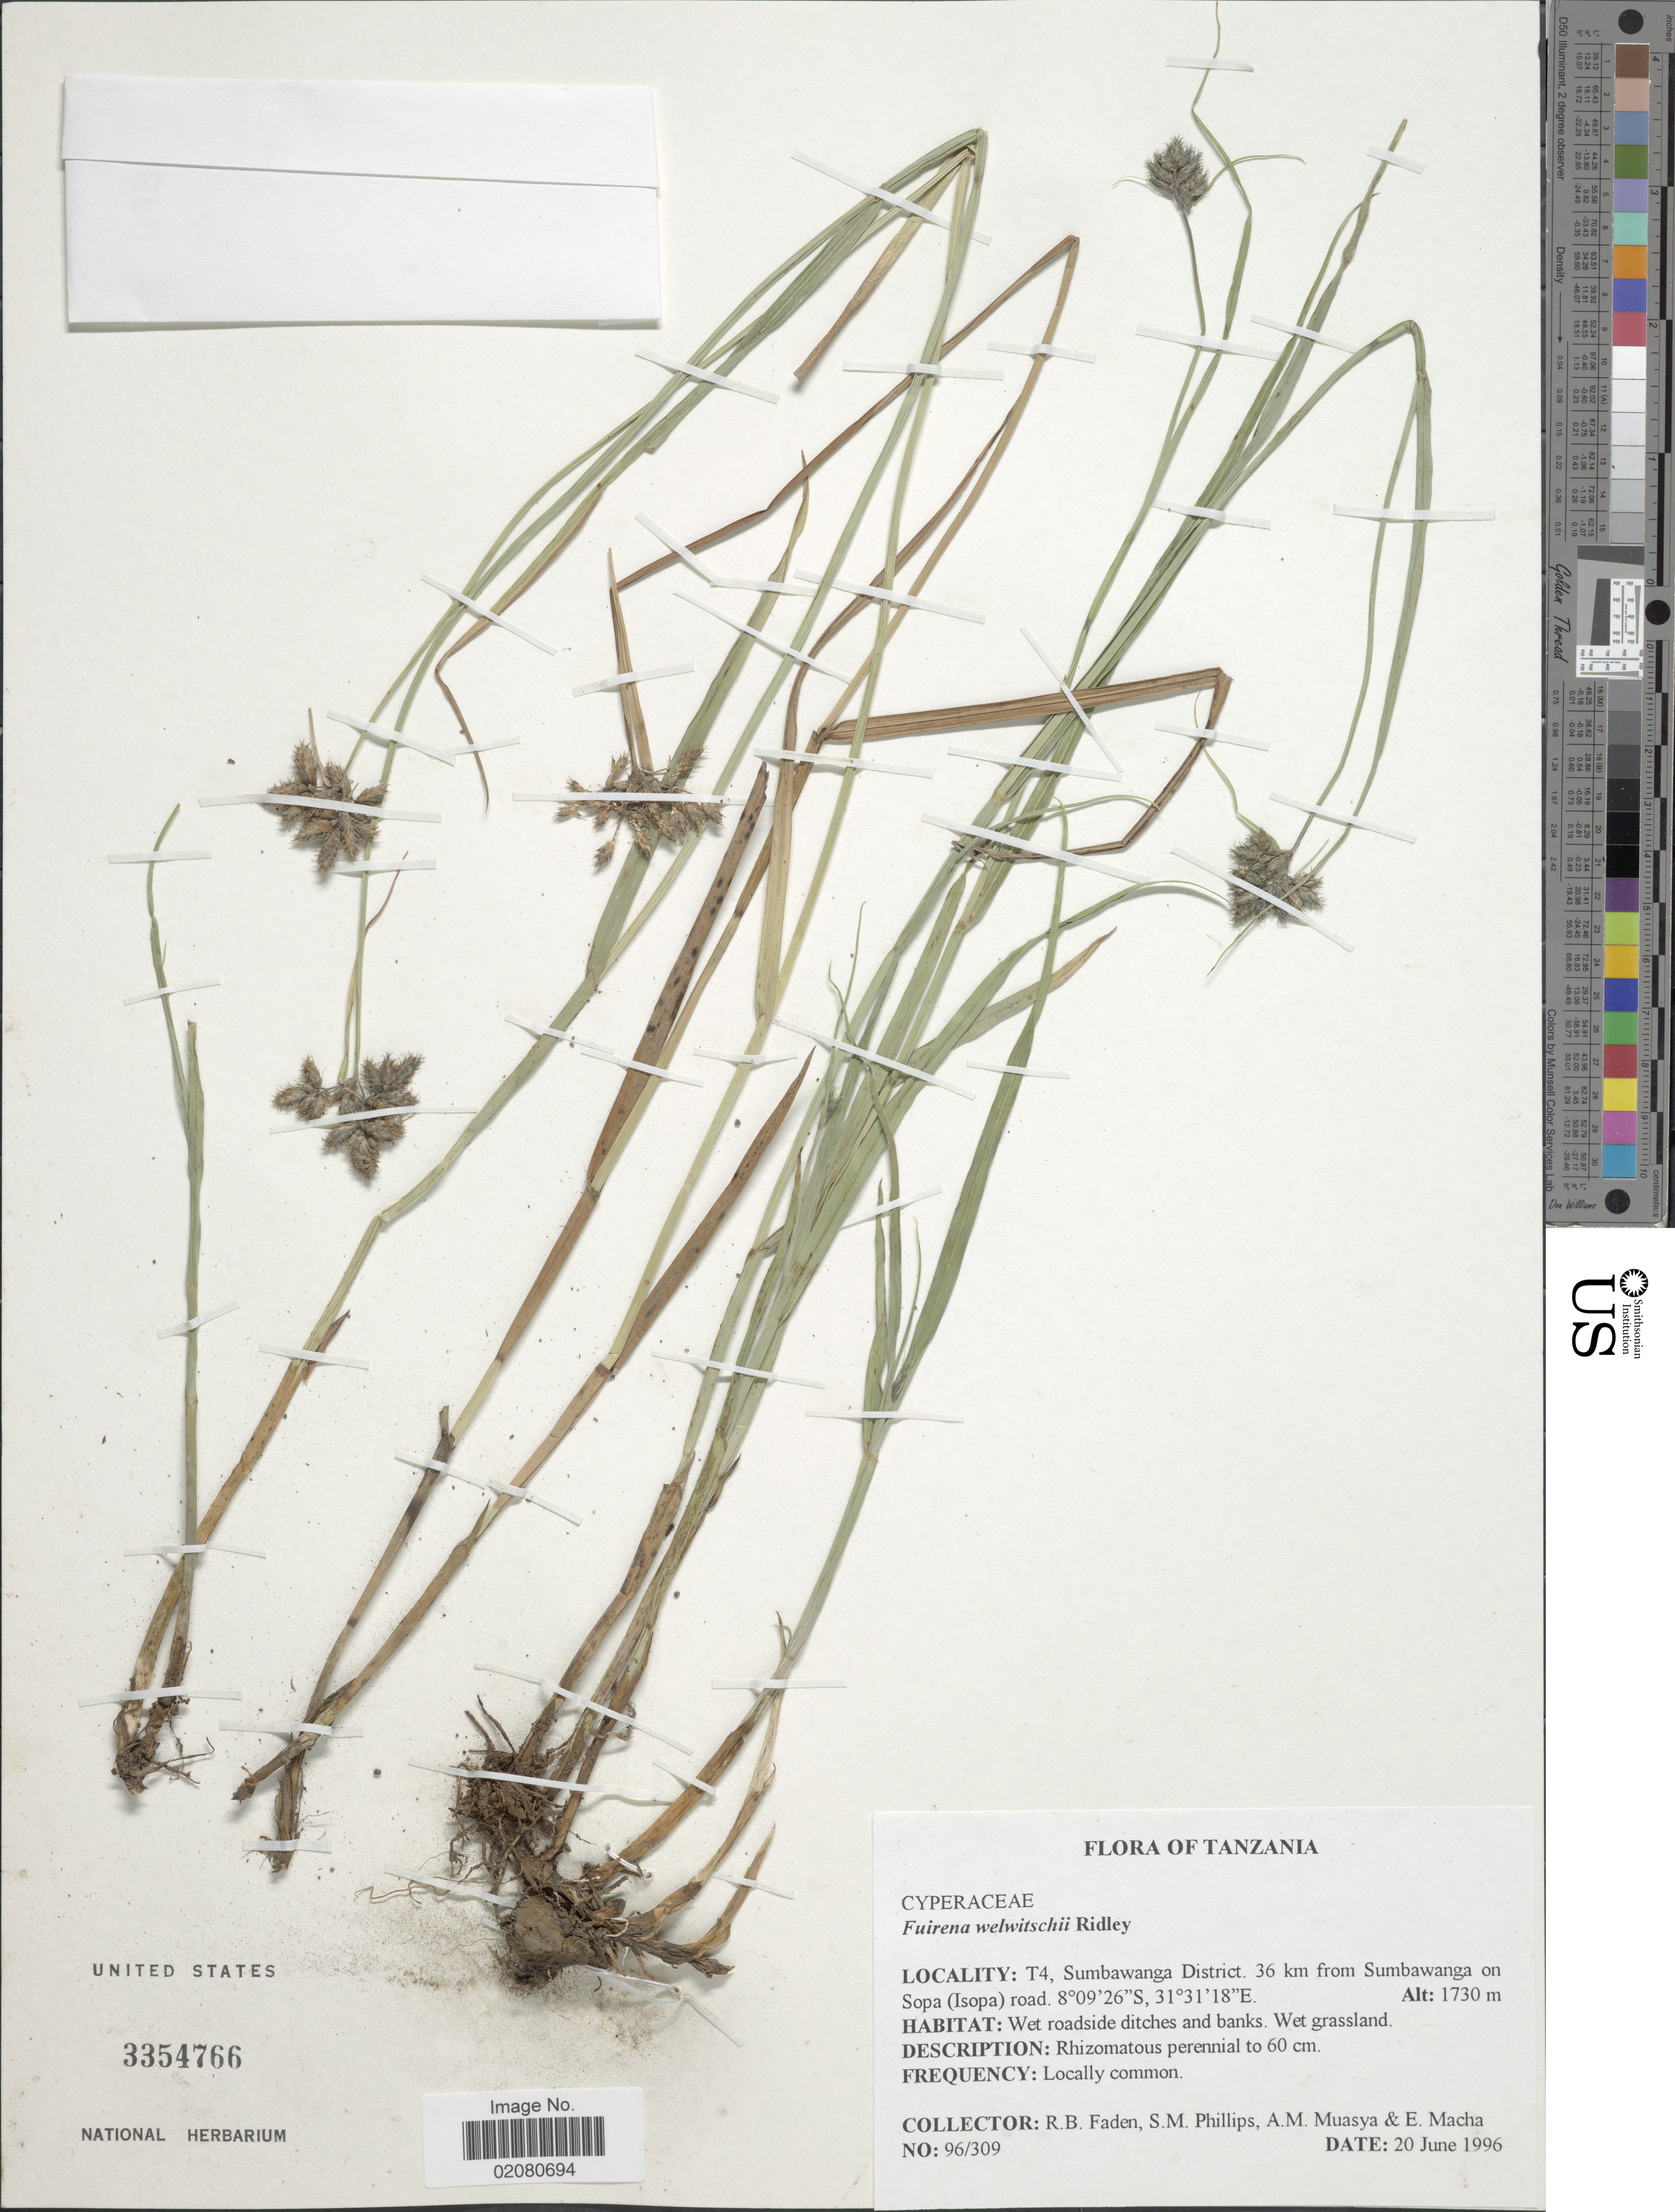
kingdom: Plantae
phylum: Tracheophyta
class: Liliopsida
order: Poales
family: Cyperaceae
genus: Fuirena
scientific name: Fuirena welwitschii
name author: Ridl.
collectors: R. B. Faden, S. M. Phillips, A. Muasya & E. Macha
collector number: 96/309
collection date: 1996-06-20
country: Tanzania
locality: T4, Sumbawanga District, 36 km from Sumbawanga on Sopa (Isopa) road.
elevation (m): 1730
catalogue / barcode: US 3354766